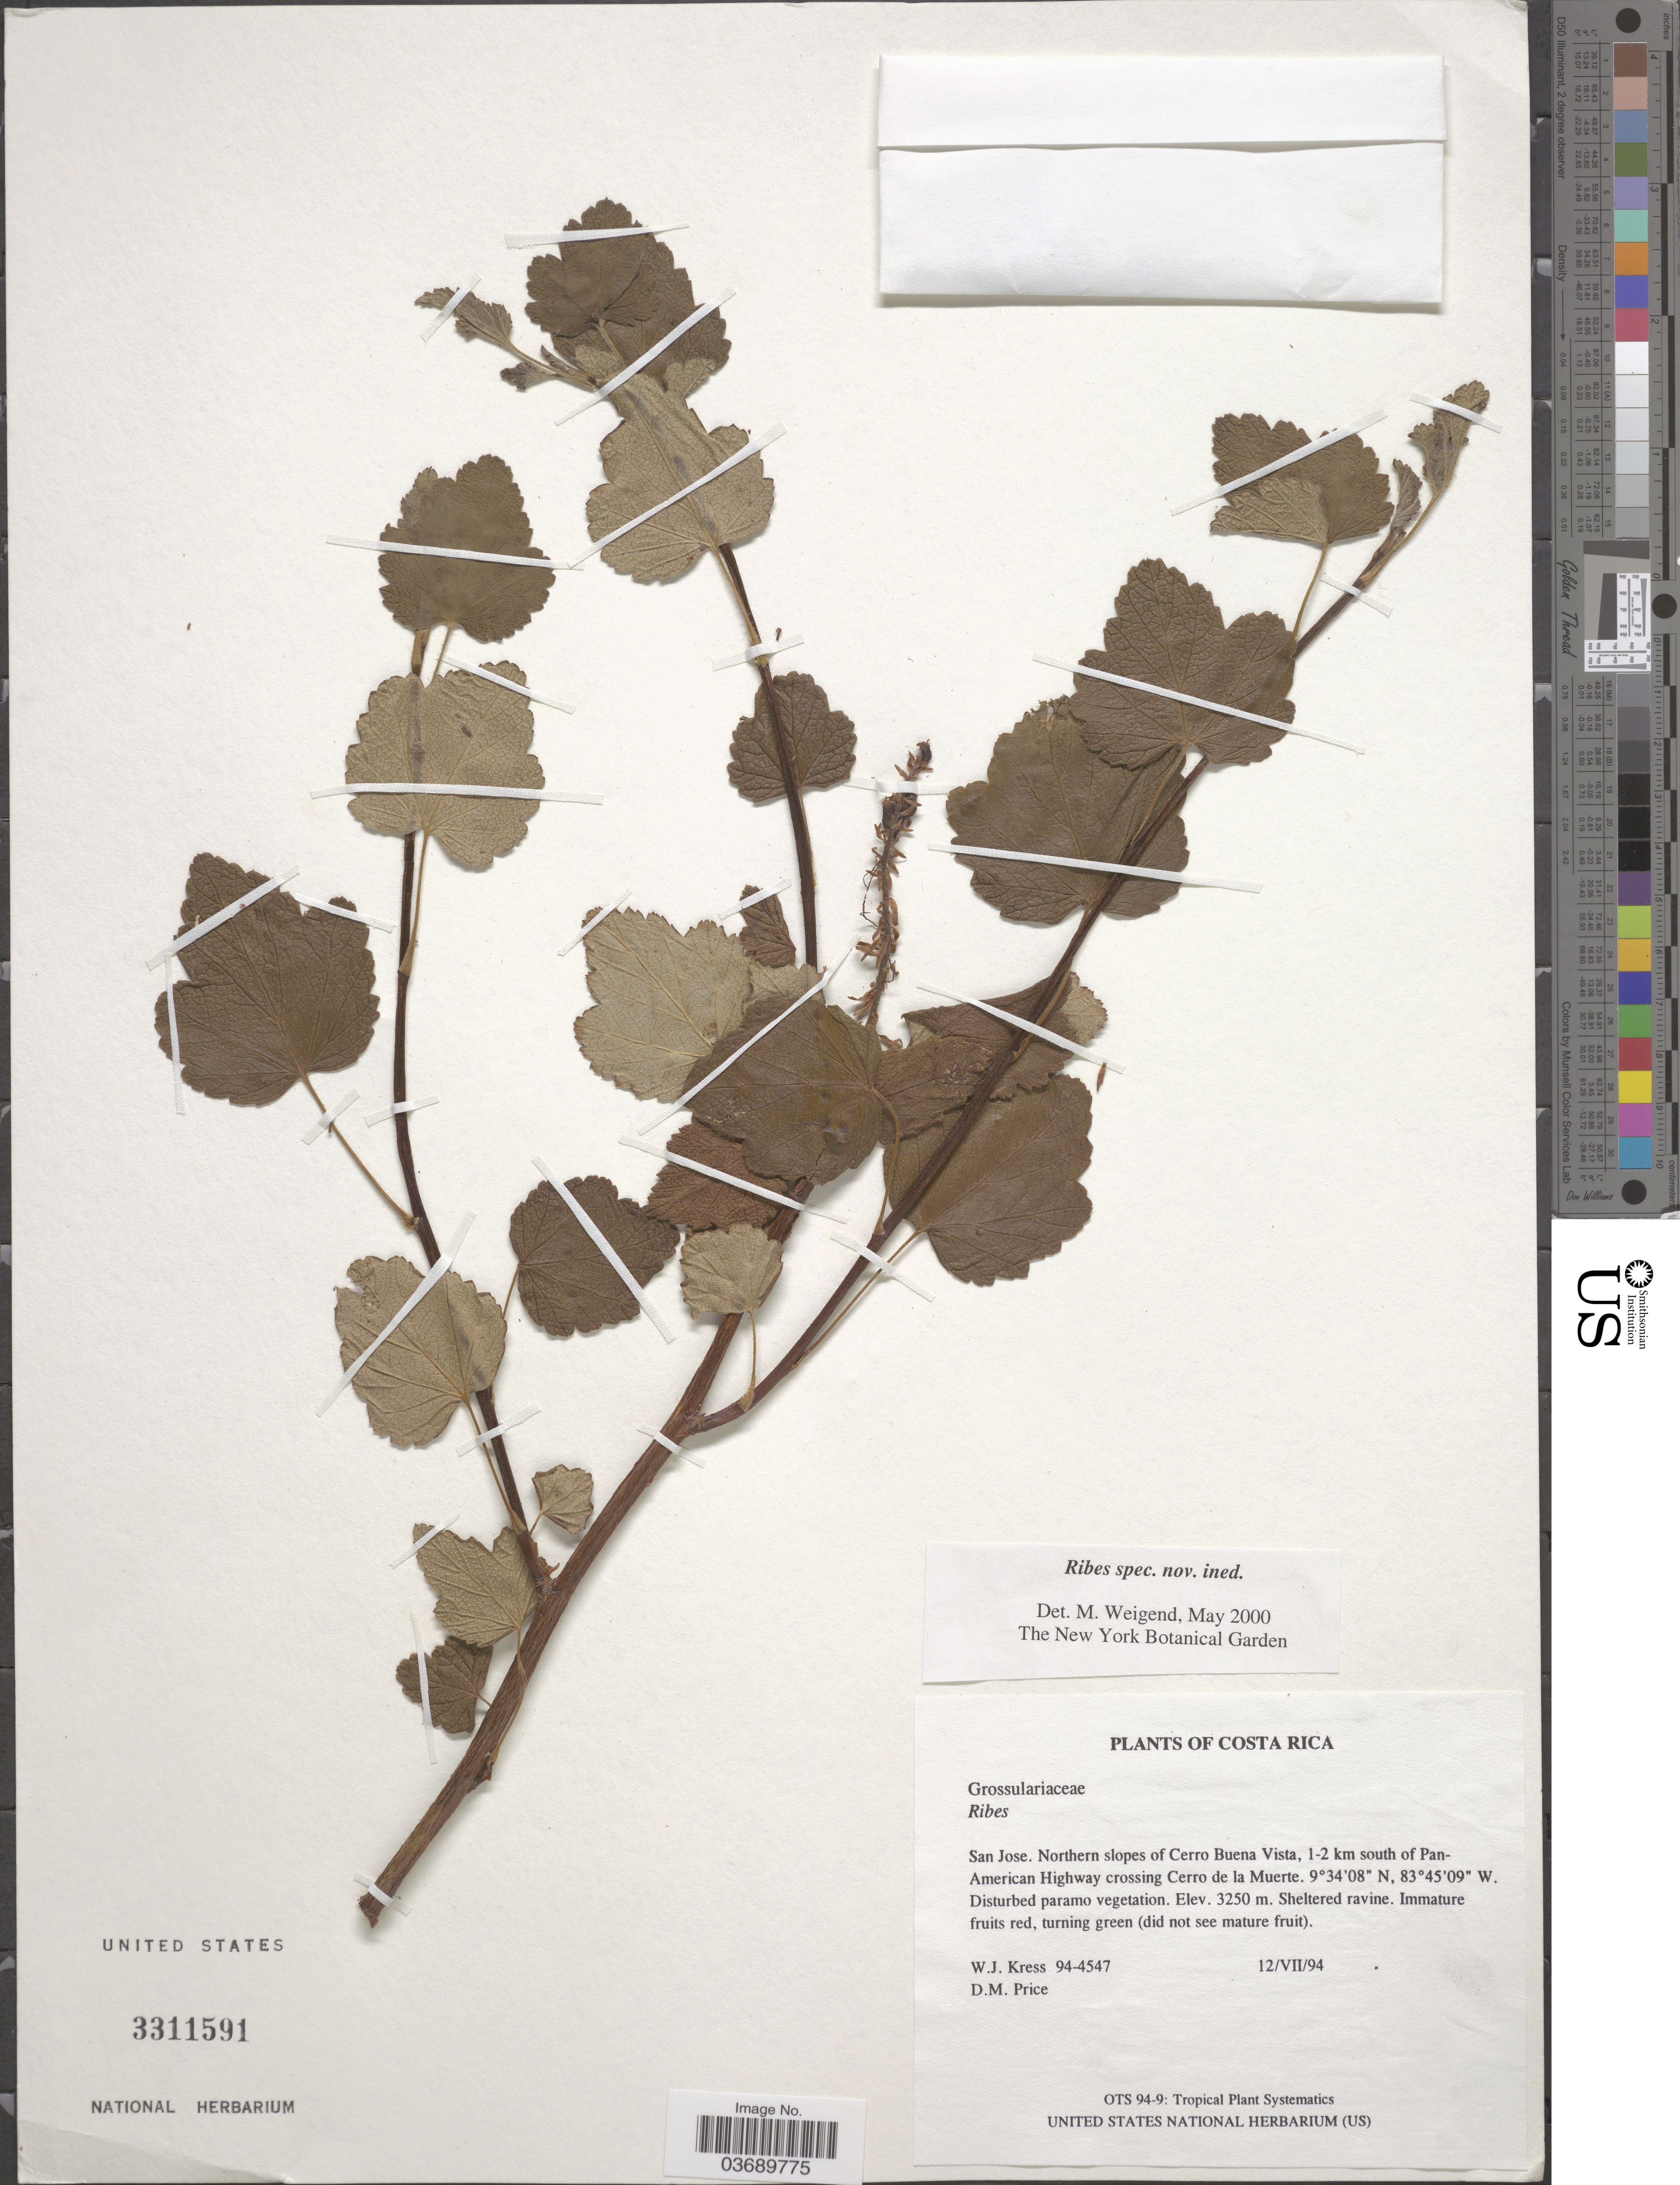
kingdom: Plantae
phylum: Tracheophyta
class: Magnoliopsida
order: Saxifragales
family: Grossulariaceae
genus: Ribes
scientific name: Ribes sp.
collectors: W. J. Kress & D. M. Price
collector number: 94-4547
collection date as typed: Transcribed d/m/y: 12/7/94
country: Costa Rica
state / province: San José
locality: Northern slopes of Cerro Buena Vista, 1-2 km south of Pan-American Highway crossing Cerro de la Muerte.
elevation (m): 3250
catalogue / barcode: US 3311591